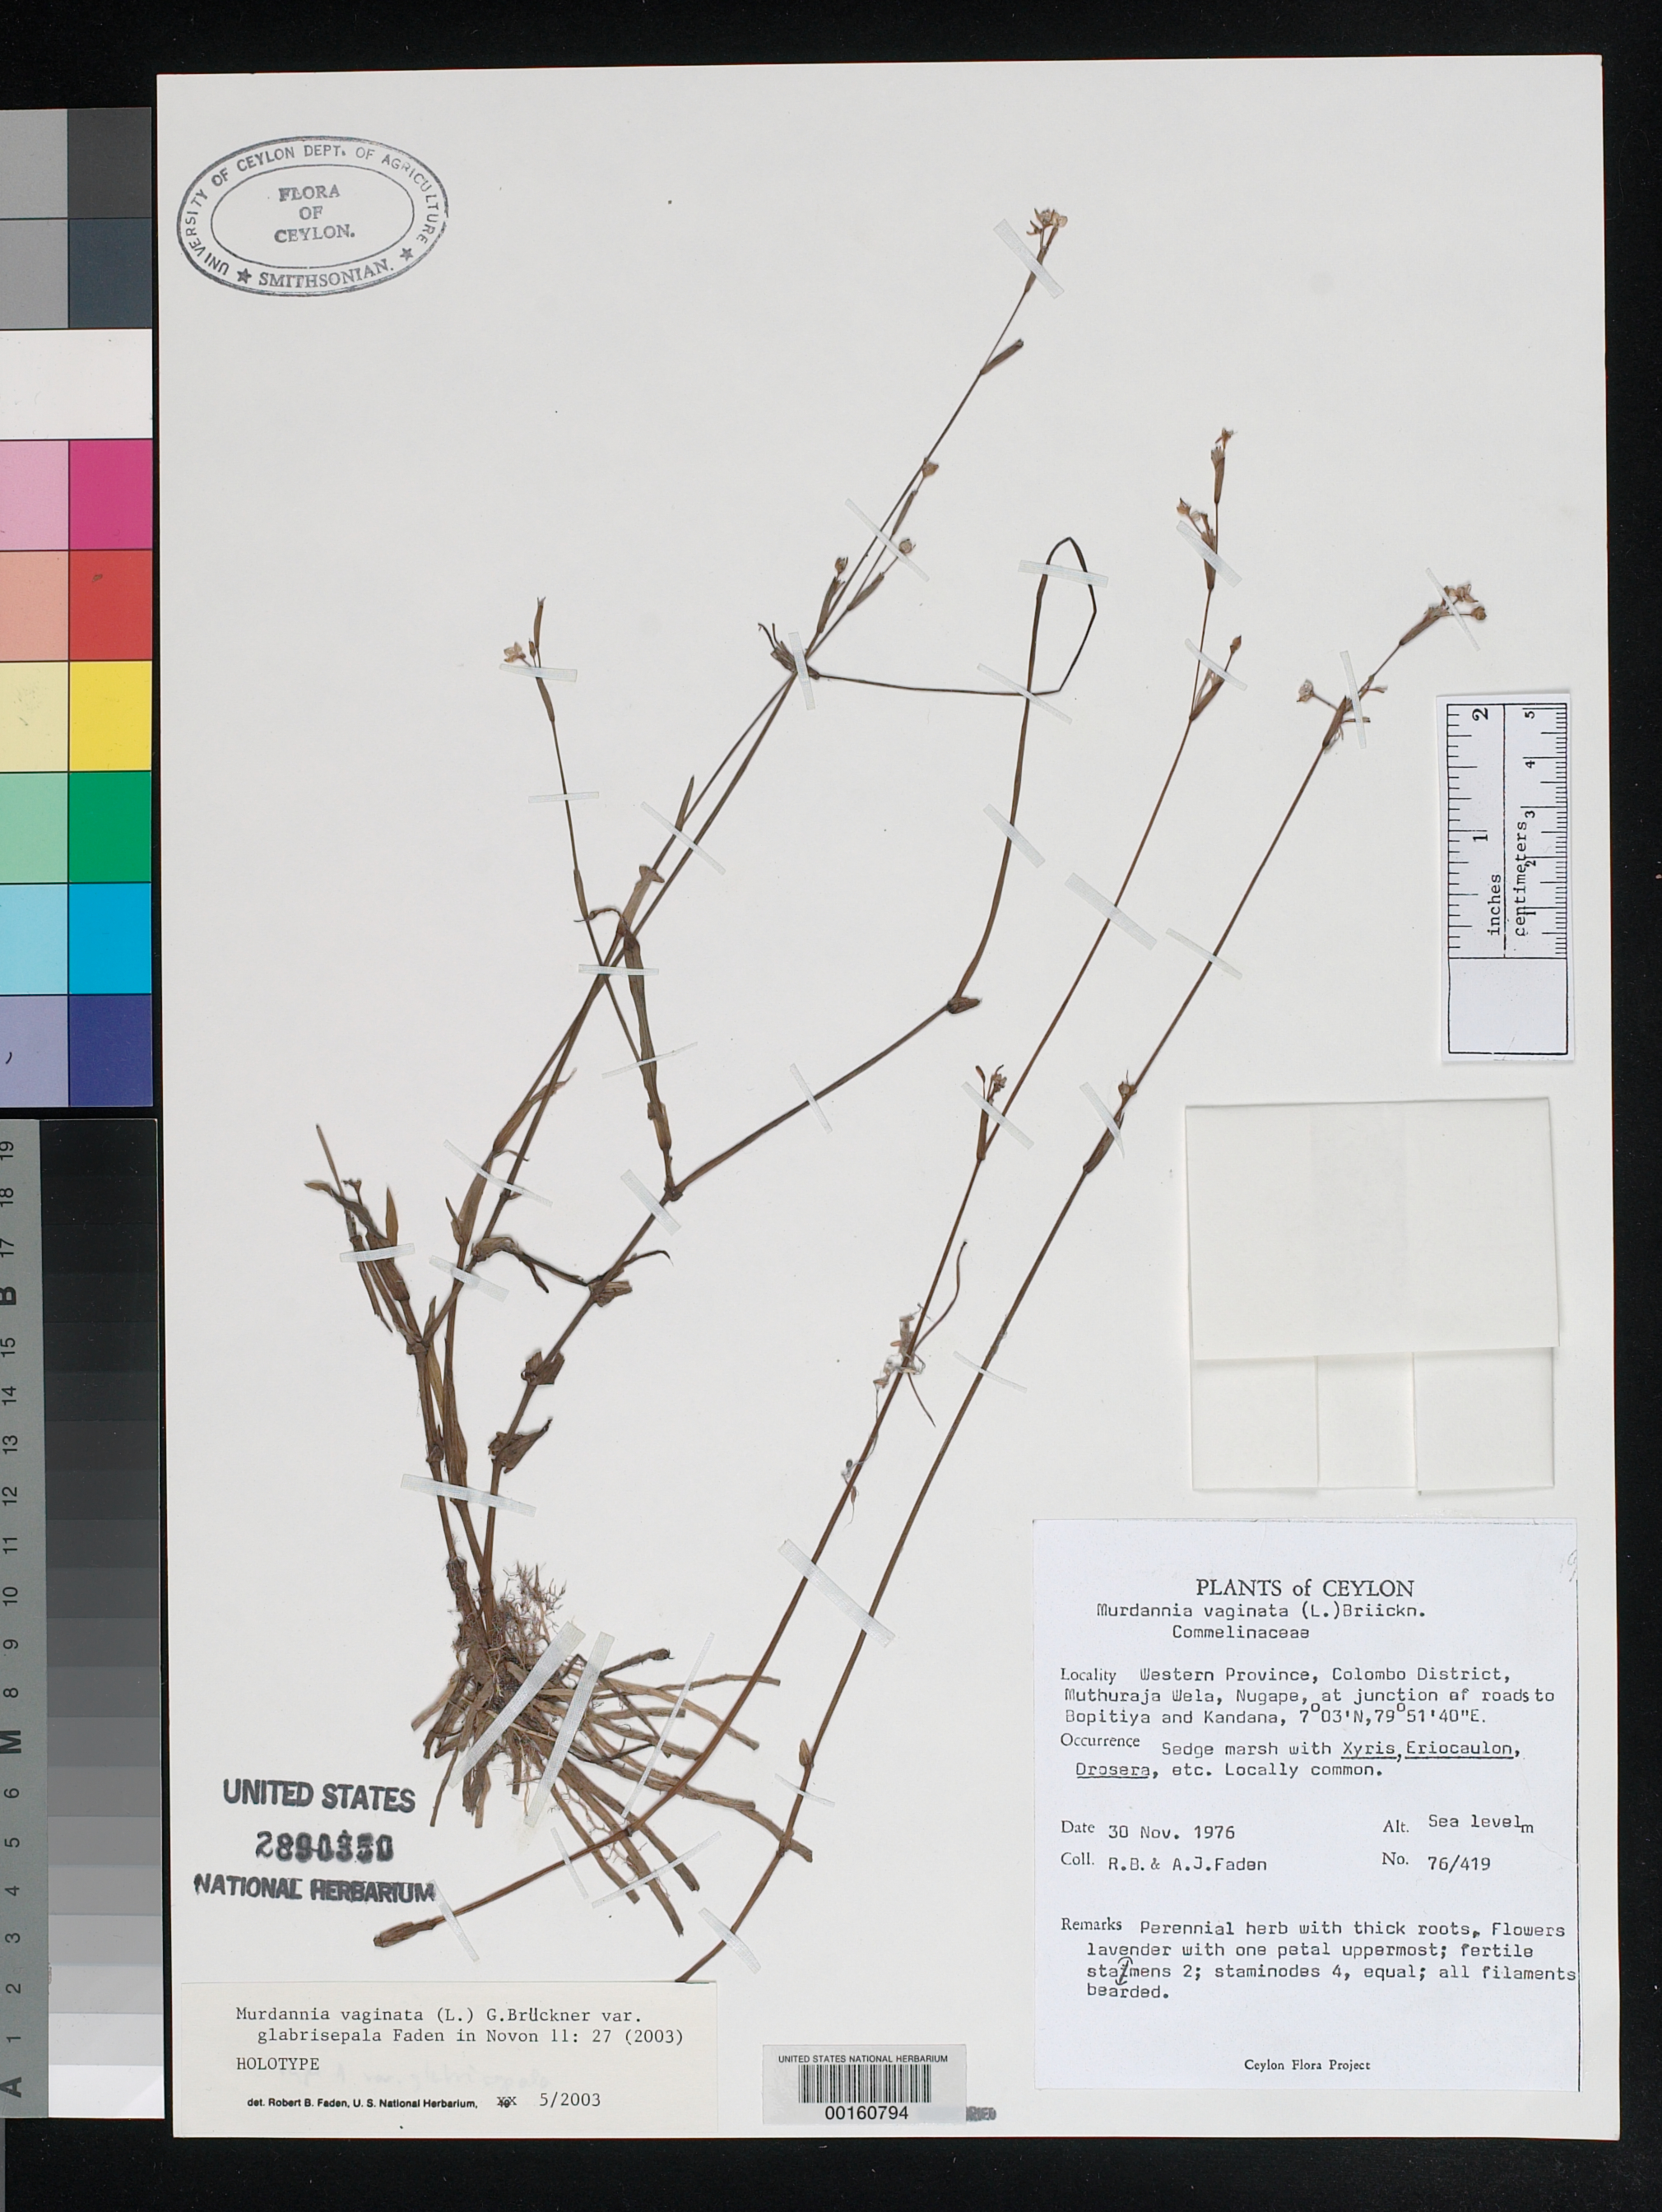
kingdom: Plantae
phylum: Tracheophyta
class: Liliopsida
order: Commelinales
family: Commelinaceae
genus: Murdannia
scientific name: Murdannia vaginata var. glabrisepala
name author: Faden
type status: Holotype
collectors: R. B. Faden & A. J. Faden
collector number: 76/419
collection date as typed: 30 Nov 1976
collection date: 1976-11-30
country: Sri Lanka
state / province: Western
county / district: Colombo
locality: Muthuraja Wela, Nugape, at junction of roads to Bopitiya and Kandana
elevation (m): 0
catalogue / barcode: US 2890350